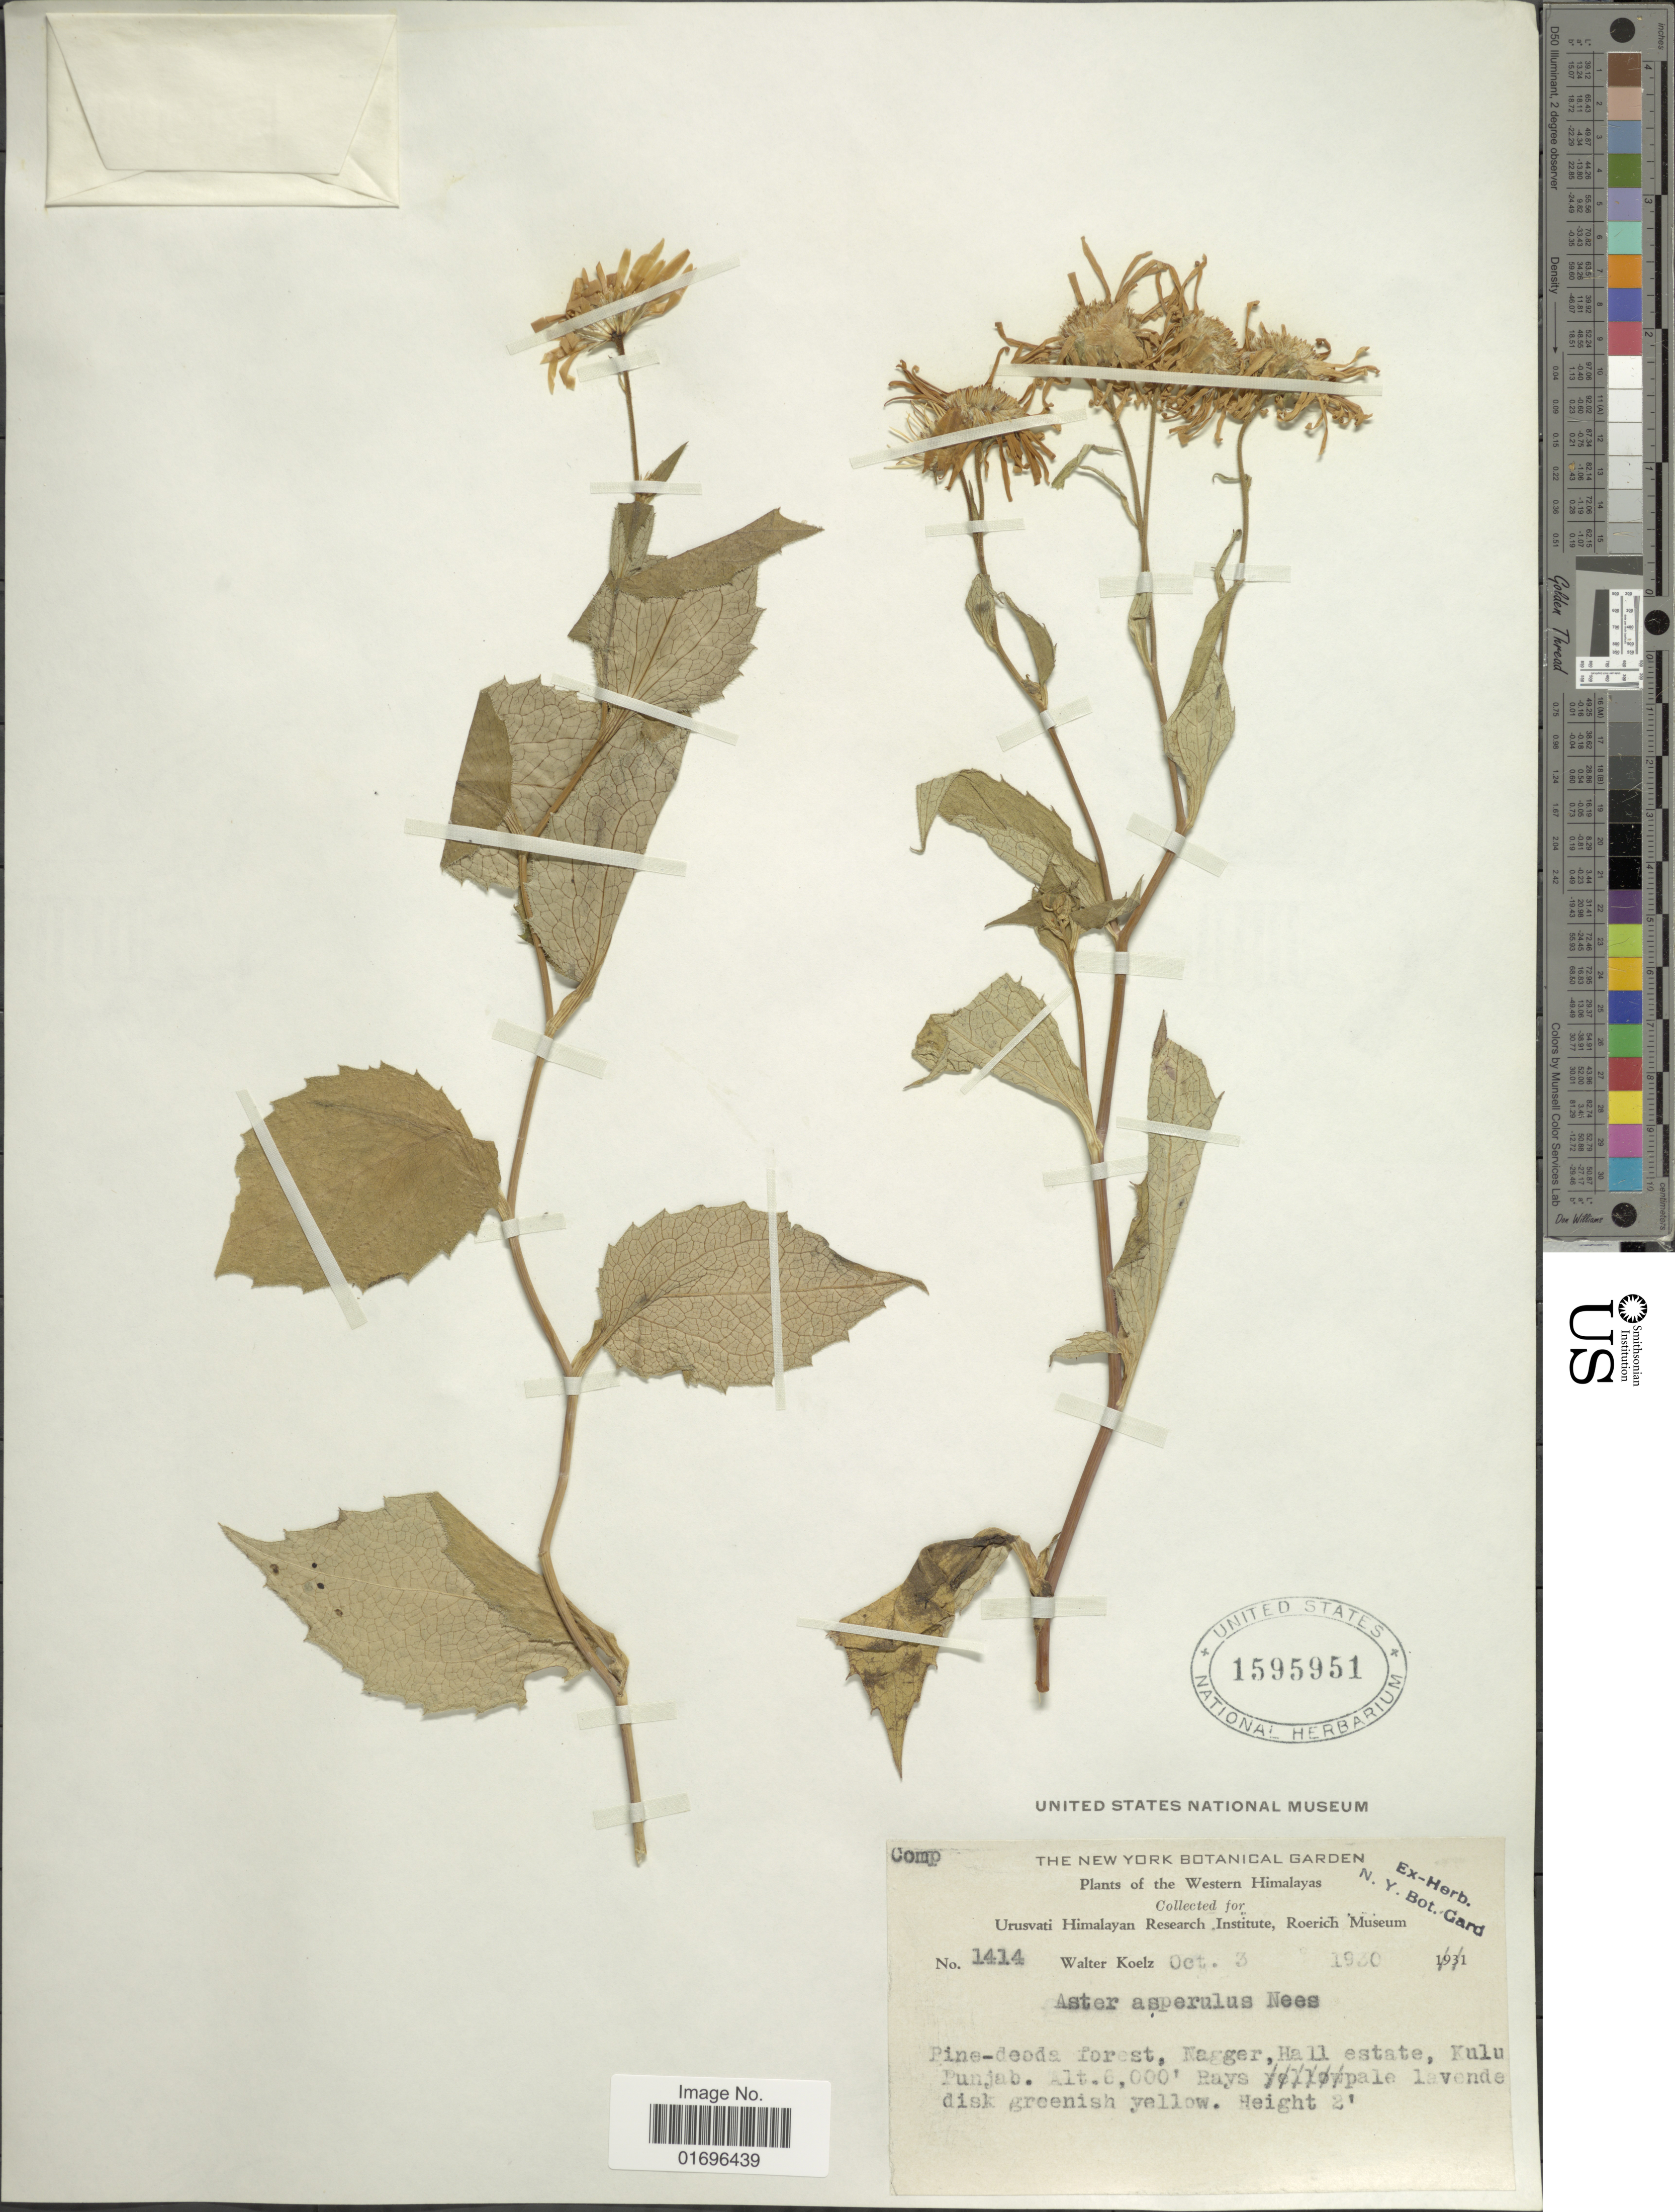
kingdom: Plantae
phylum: Tracheophyta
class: Magnoliopsida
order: Asterales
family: Asteraceae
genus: Aster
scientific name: Aster asperulus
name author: Nees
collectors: W. N. Koelz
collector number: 1414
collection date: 1930-10-03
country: India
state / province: Punjab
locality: Western Himalayas. Pine-deeds forest, Kaggar, Hall estate, Kulu Punjab.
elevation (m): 1829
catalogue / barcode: US 1595951